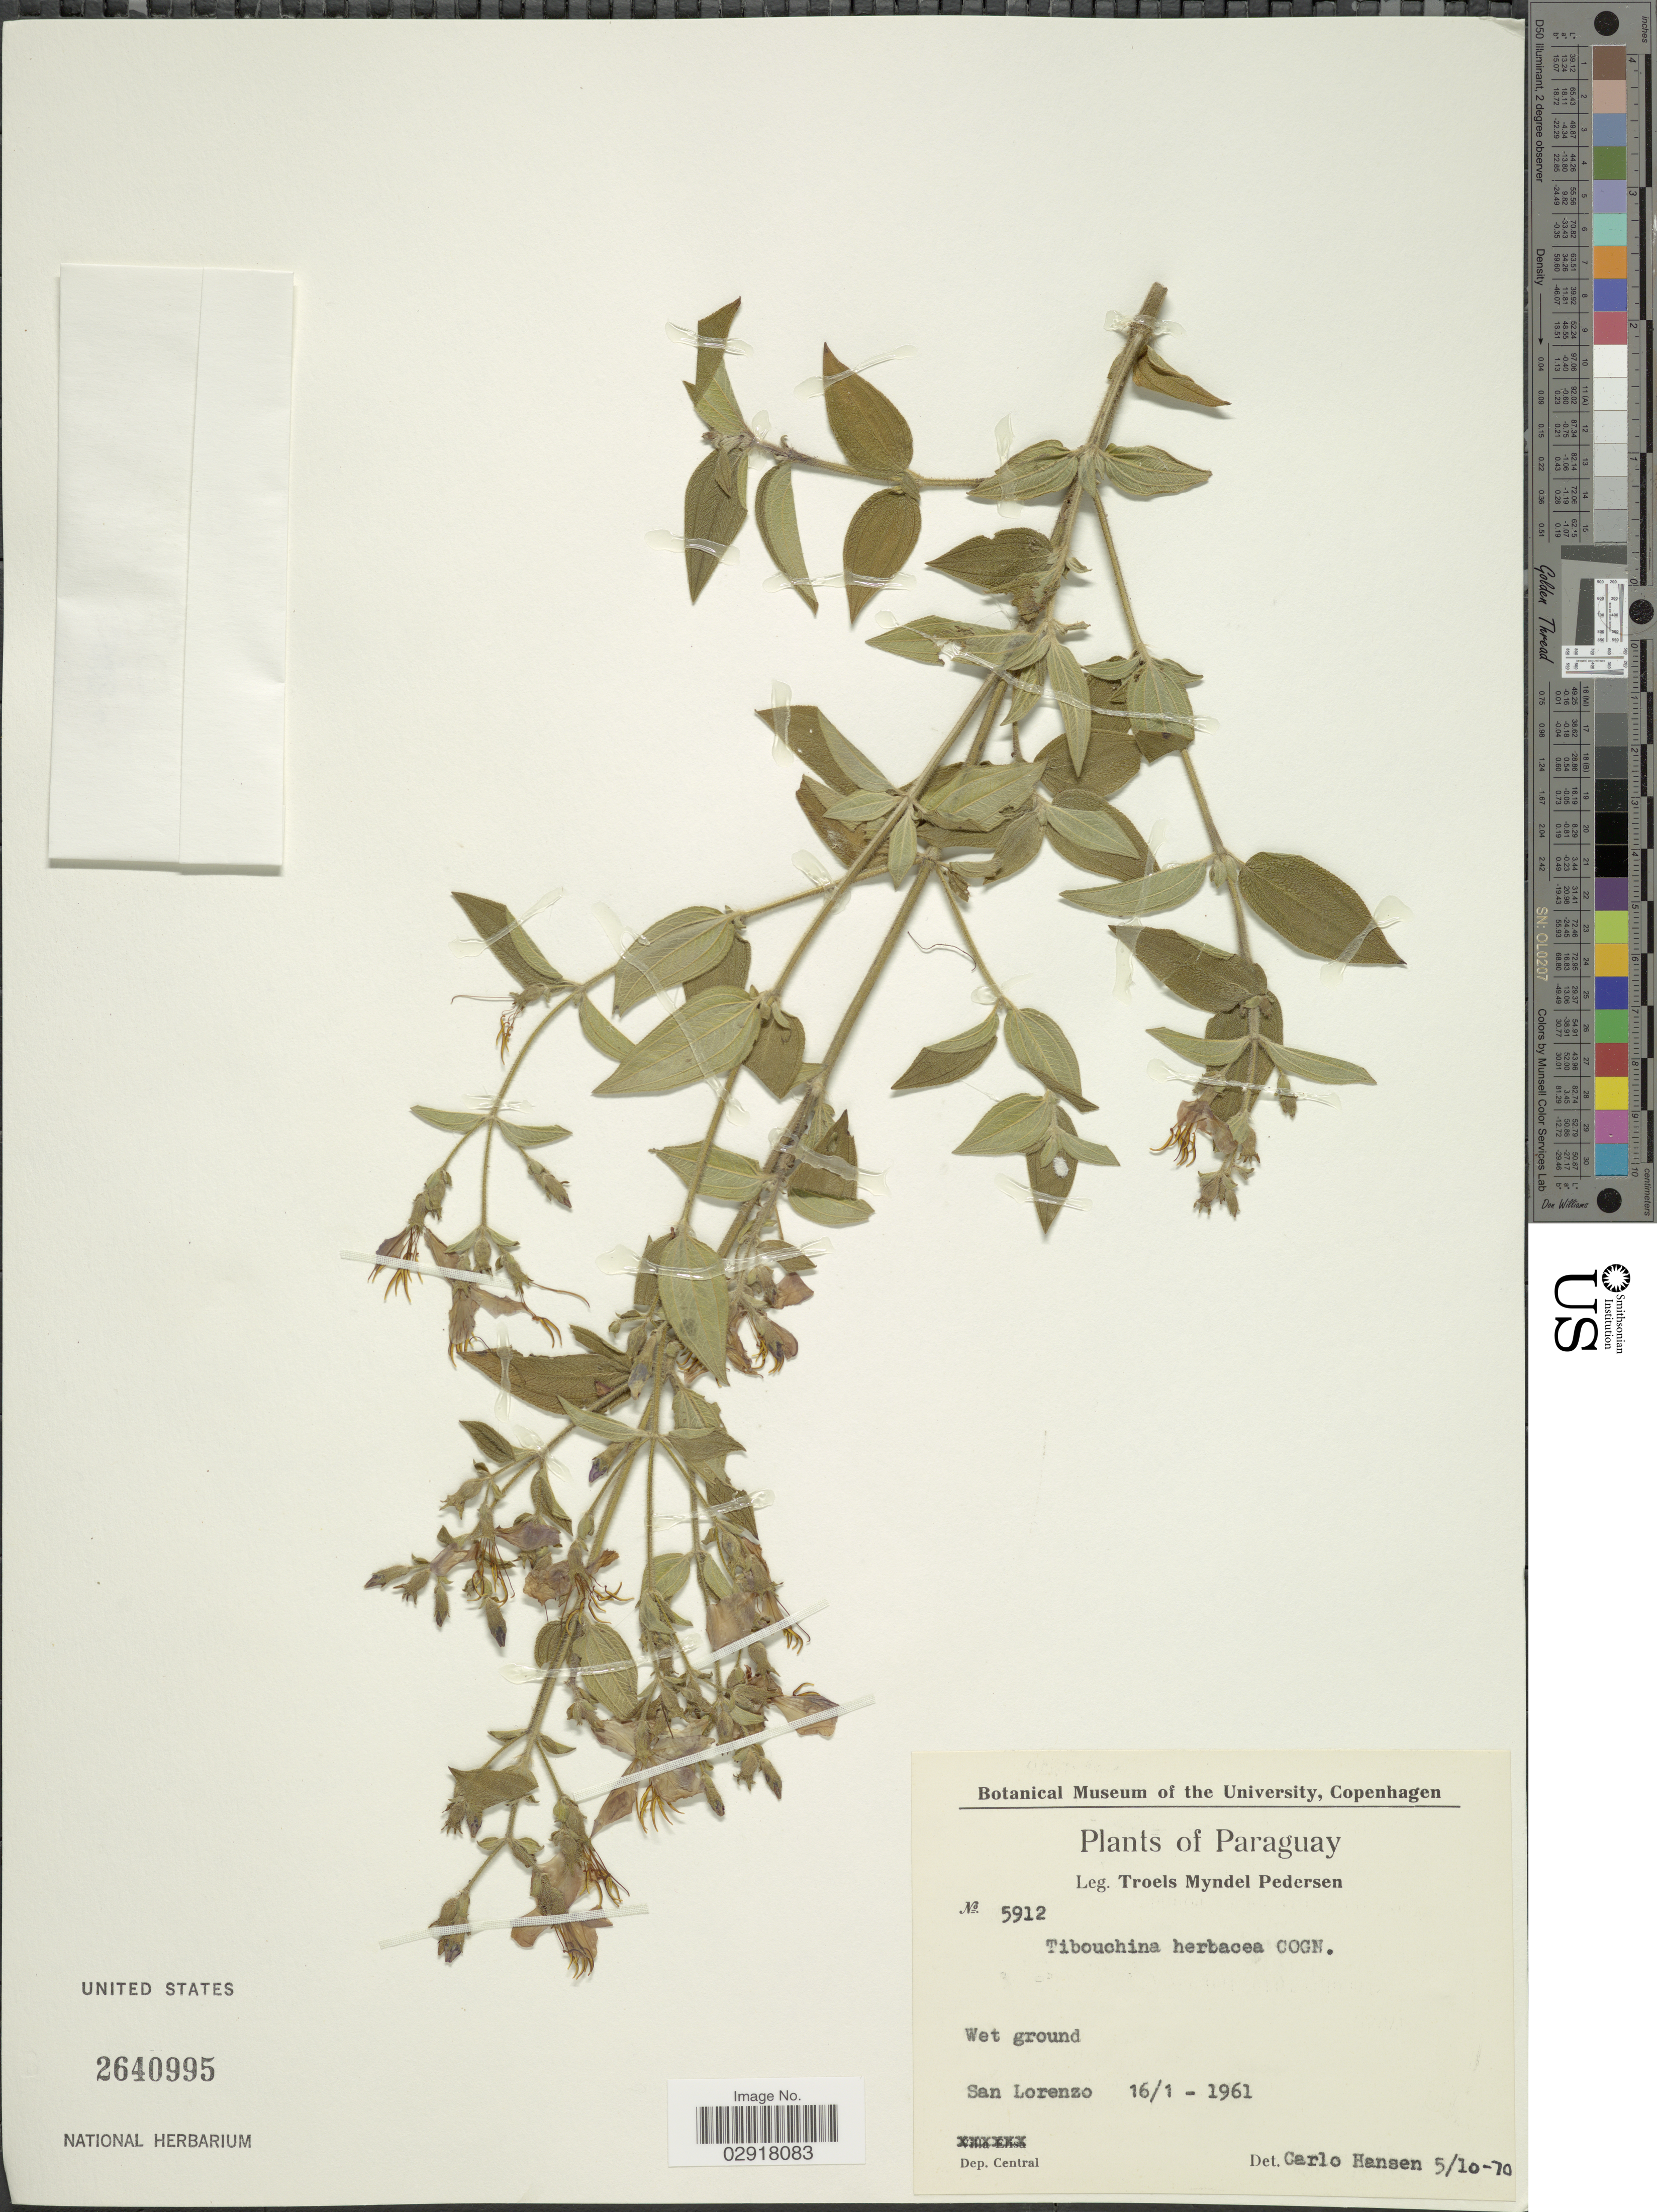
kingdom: Plantae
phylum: Tracheophyta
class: Magnoliopsida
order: Myrtales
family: Melastomataceae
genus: Chaetogastra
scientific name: Chaetogastra herbacea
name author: (DC.) P.J.F. Guim. & Michelang.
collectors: T. Pederson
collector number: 5912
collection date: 1961-01-16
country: Paraguay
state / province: Central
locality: San Lorenzo. Dep. Central.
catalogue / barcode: US 2640995